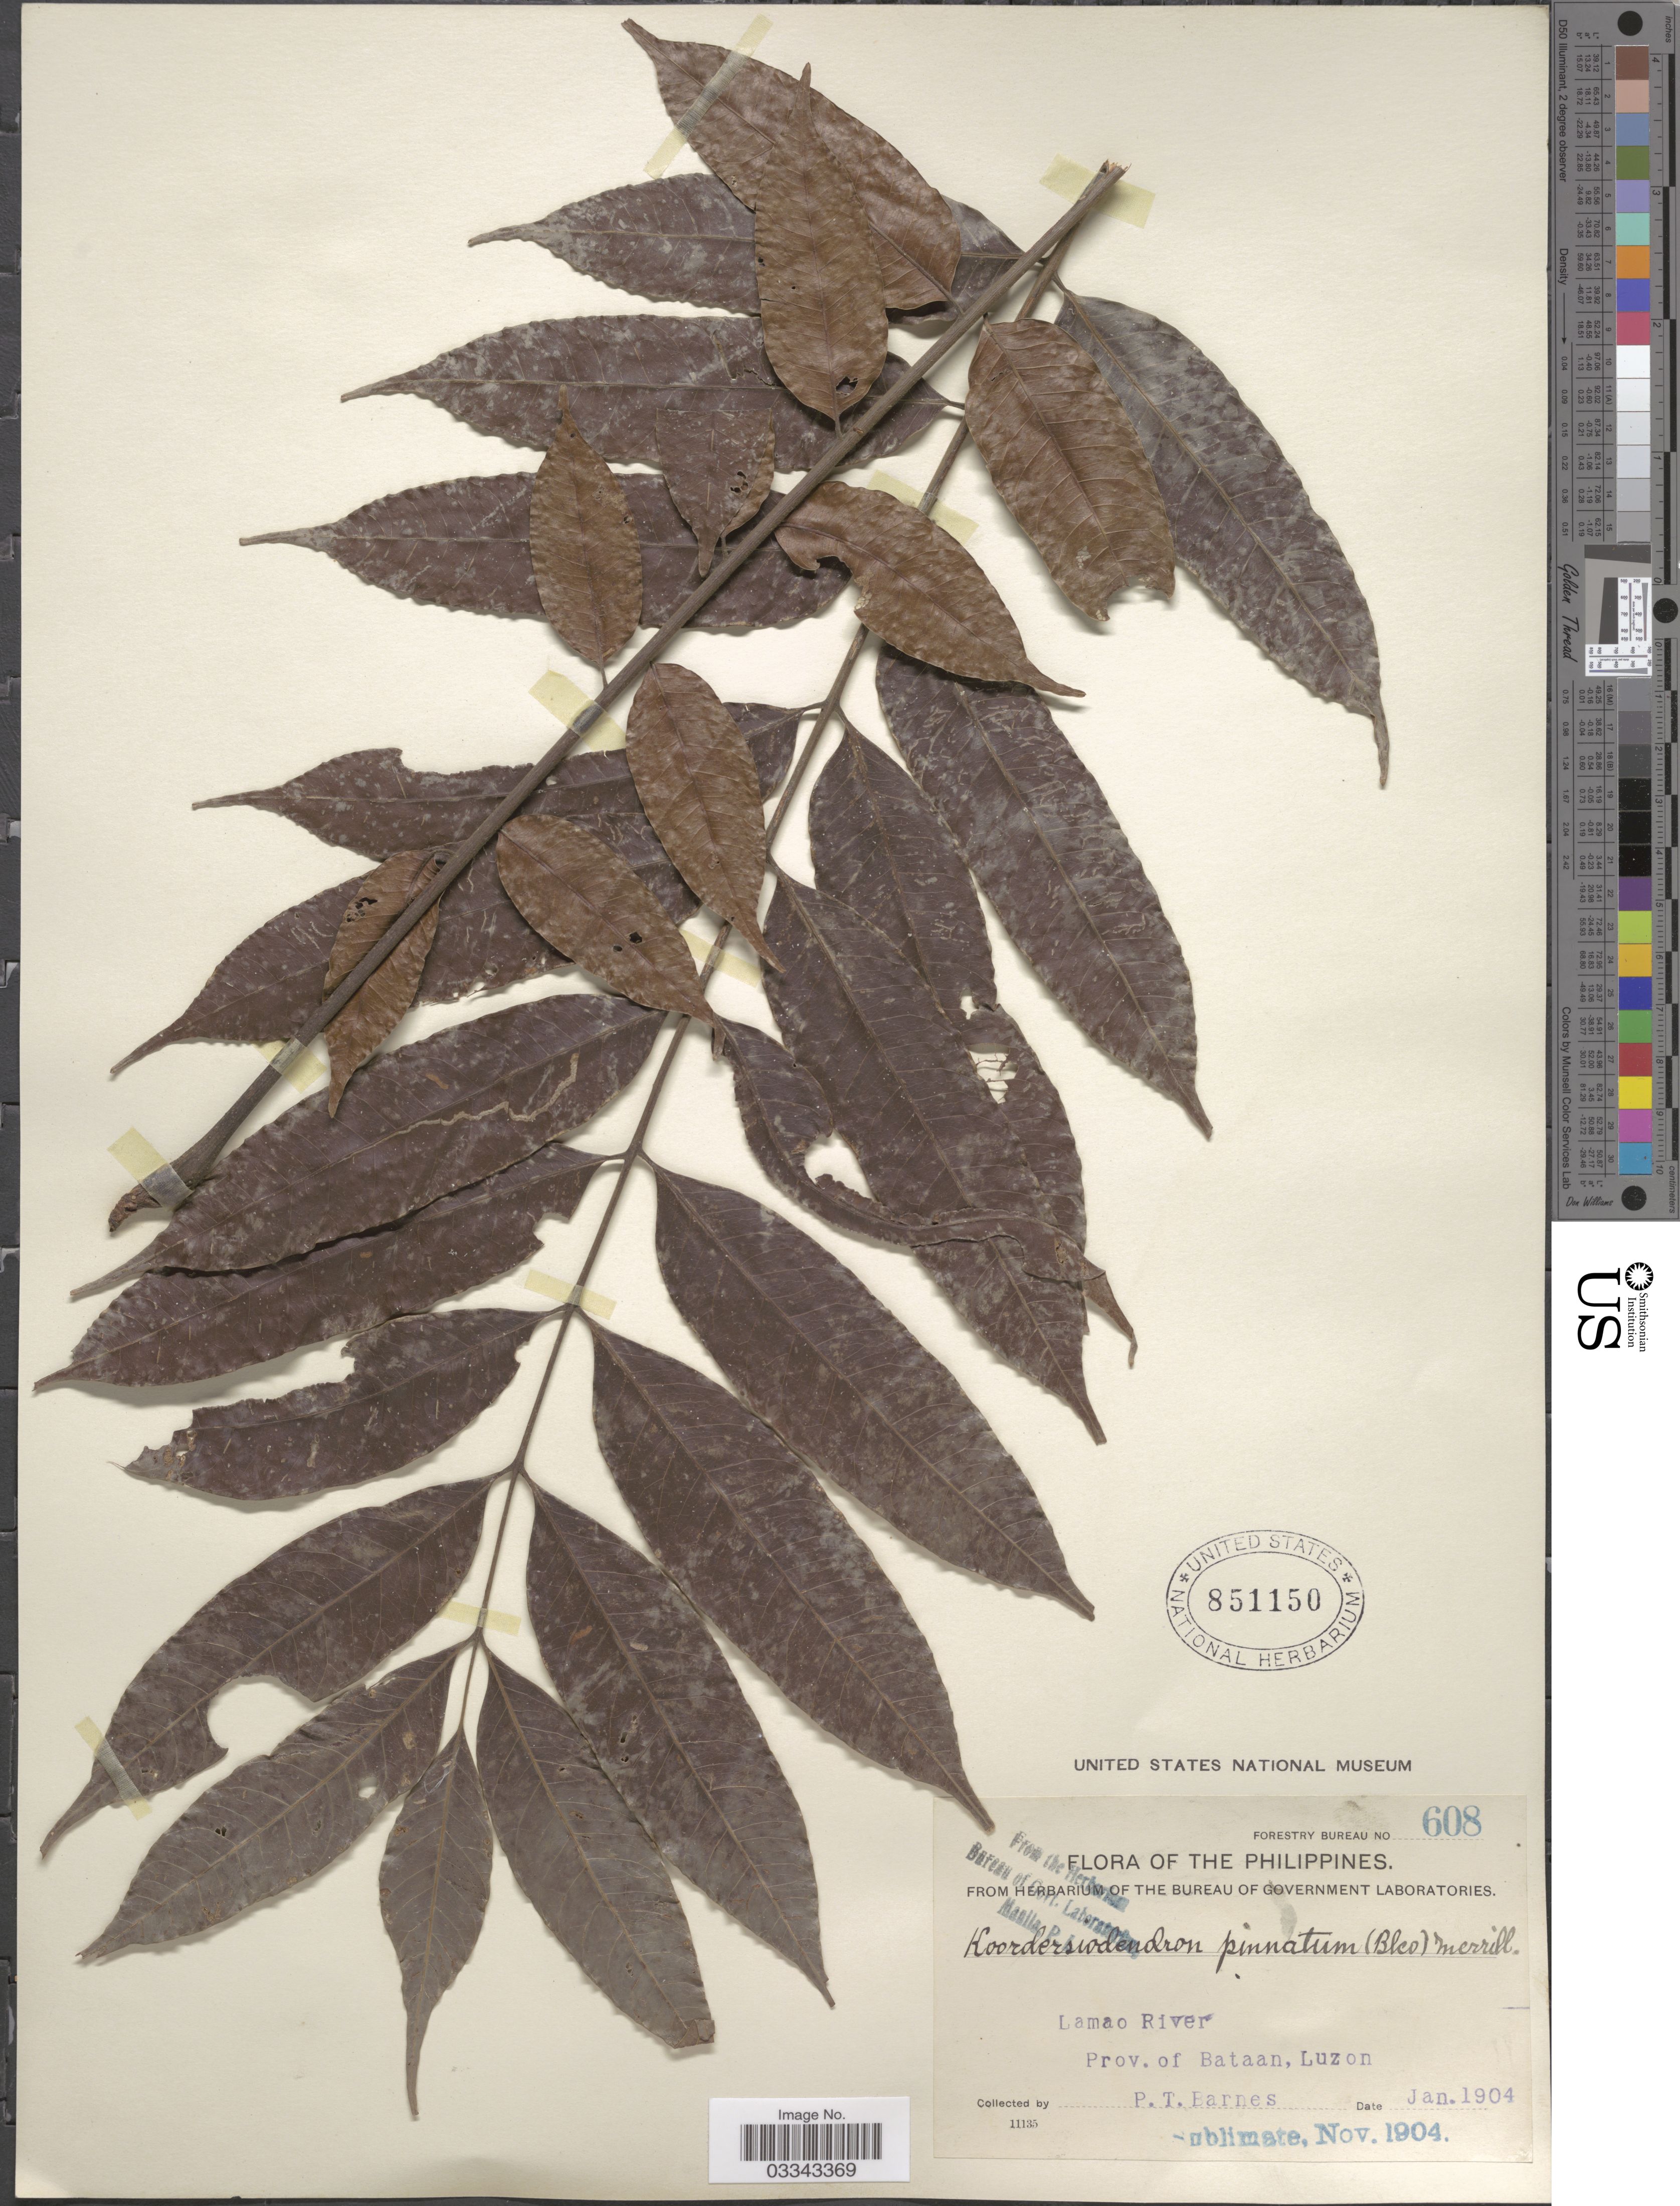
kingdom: Plantae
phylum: Tracheophyta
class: Magnoliopsida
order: Sapindales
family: Anacardiaceae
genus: Koordersiodendron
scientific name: Koordersiodendron pinnatum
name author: (Blanco) Merr.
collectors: P. Barnes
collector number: Forestry Bureau 608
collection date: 1904-01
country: Philippines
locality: Lamao River. Prov. of Bataan, Luzon.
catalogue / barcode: US 851150